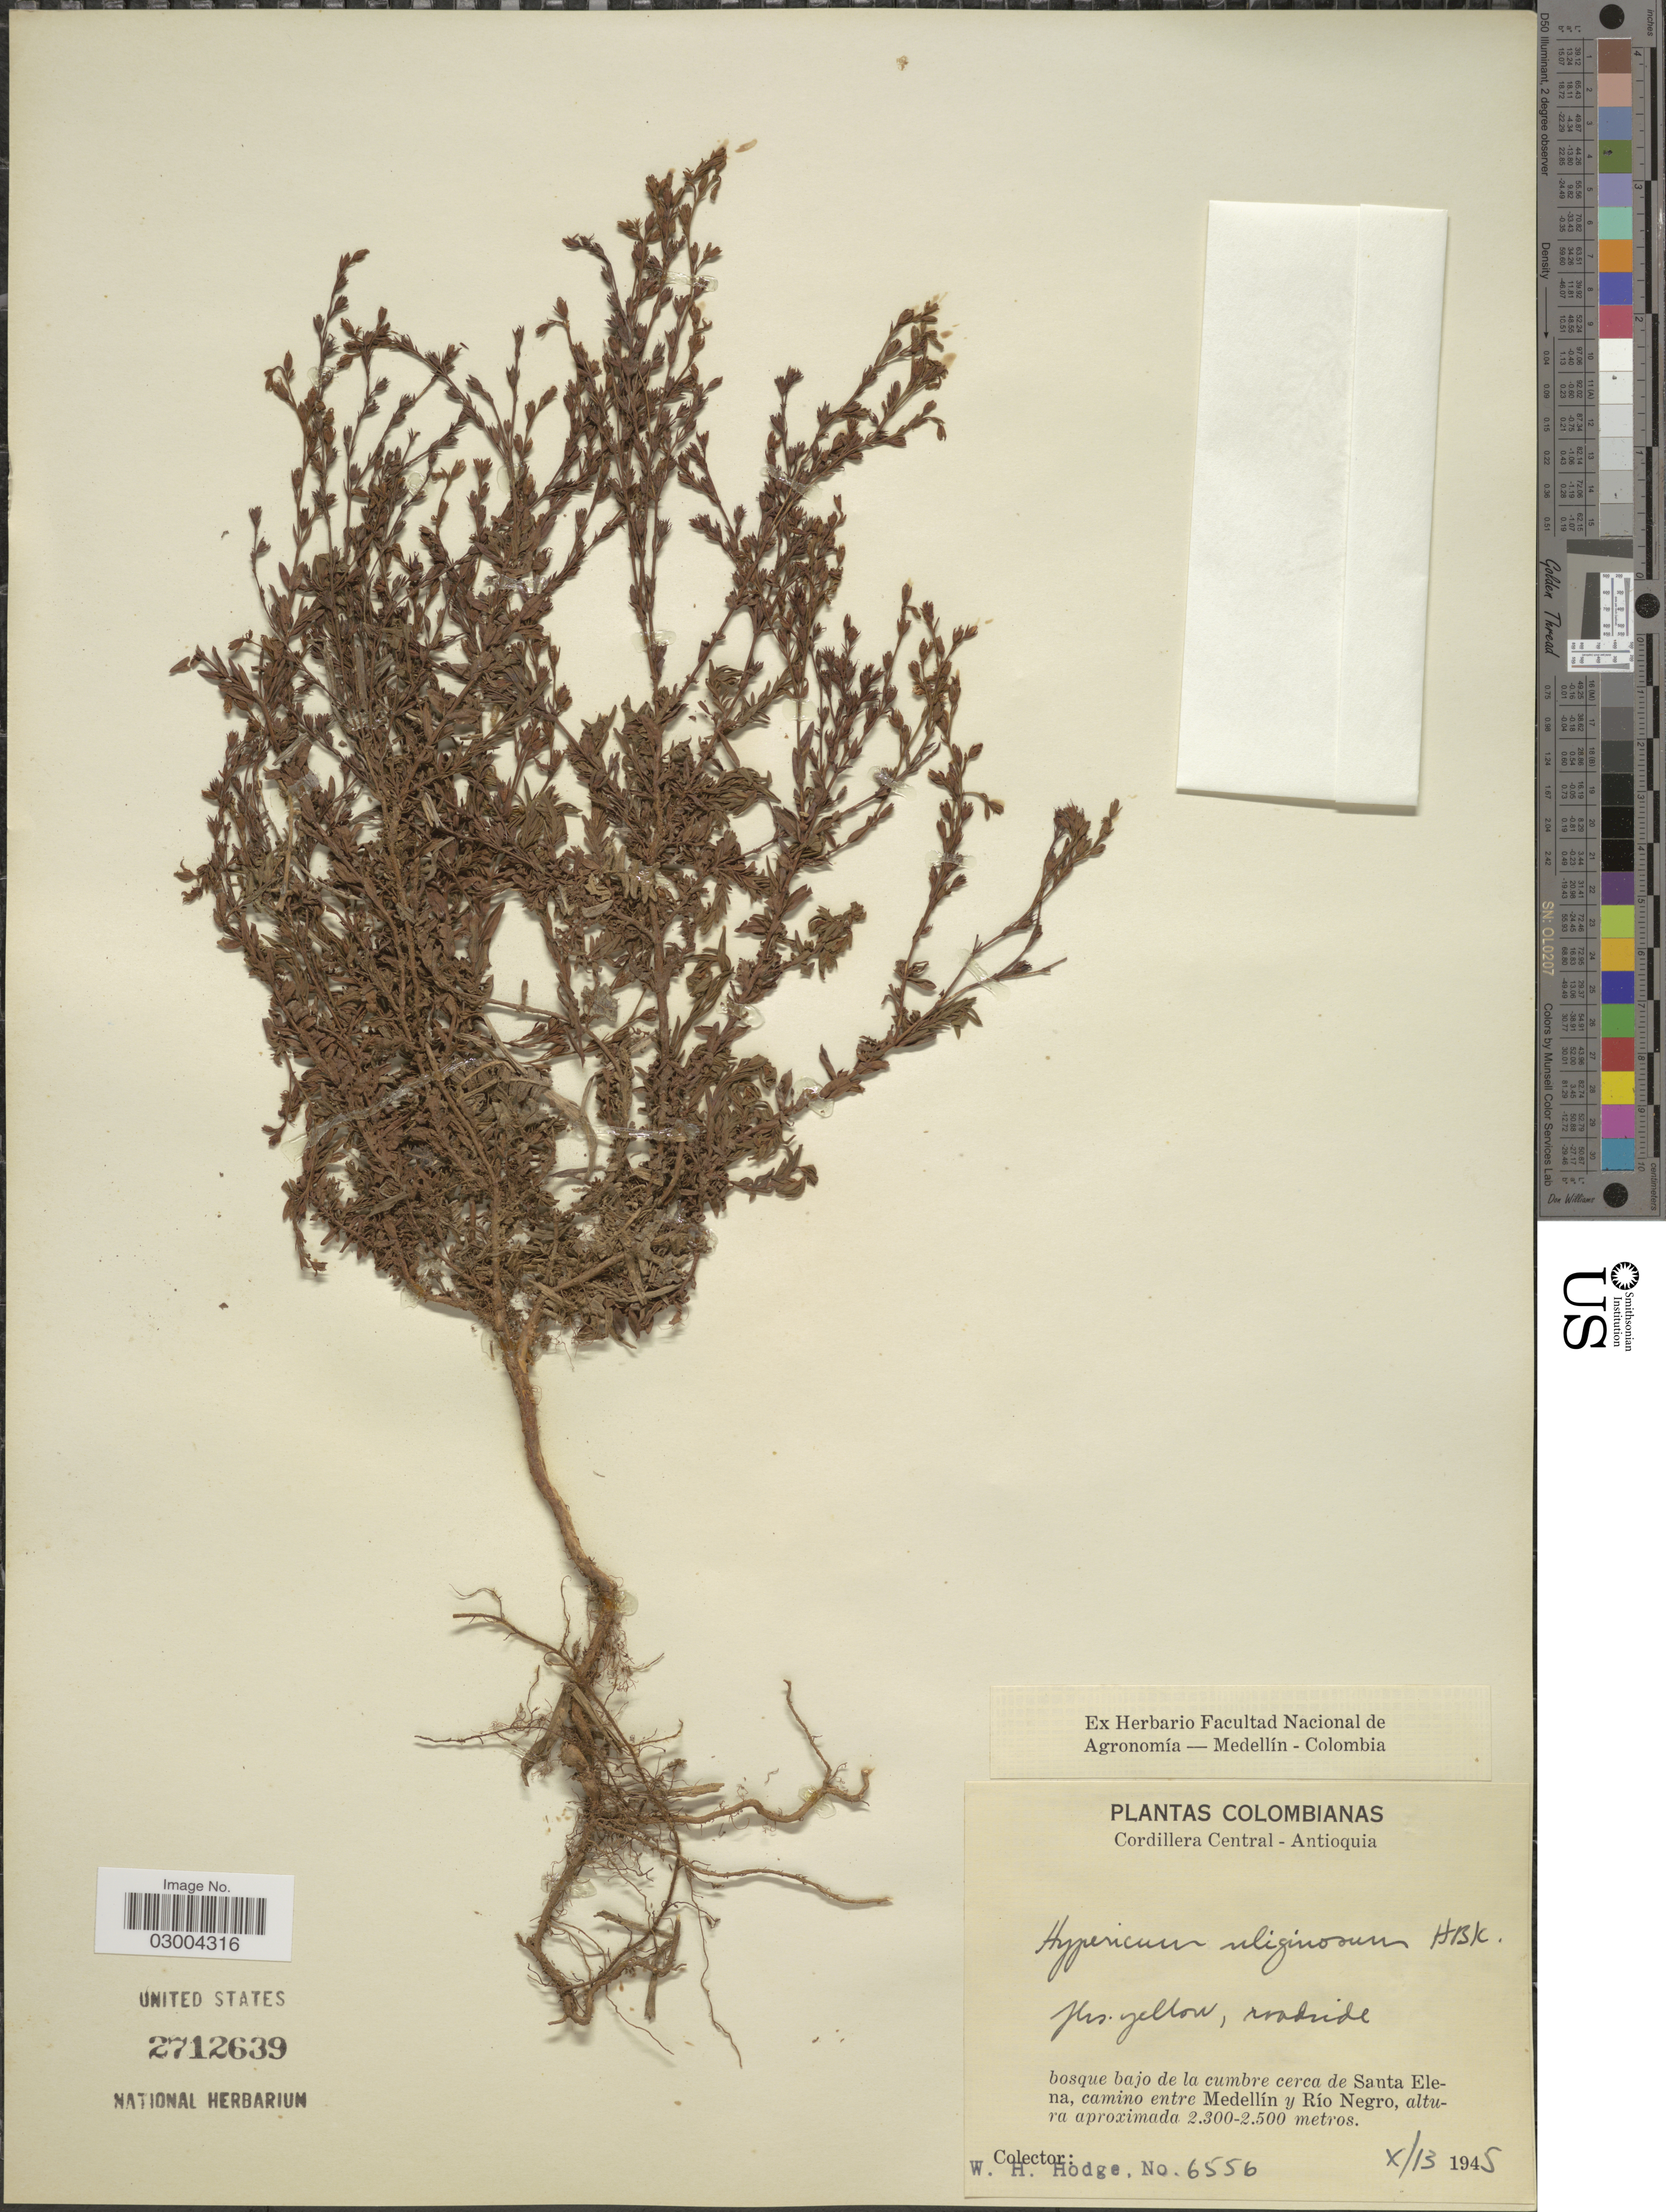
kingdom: Plantae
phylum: Tracheophyta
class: Magnoliopsida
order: Malpighiales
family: Hypericaceae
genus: Hypericum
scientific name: Hypericum thesiifolium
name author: Kunth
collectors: W. Hodge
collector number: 6556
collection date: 1945-10-13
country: Colombia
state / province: Antioquia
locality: Cordillera Central. Bosque bajo de la cumbre cerca de Santa Elena, camino entre Medellín y Río Negro.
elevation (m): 2300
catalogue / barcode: US 2712639